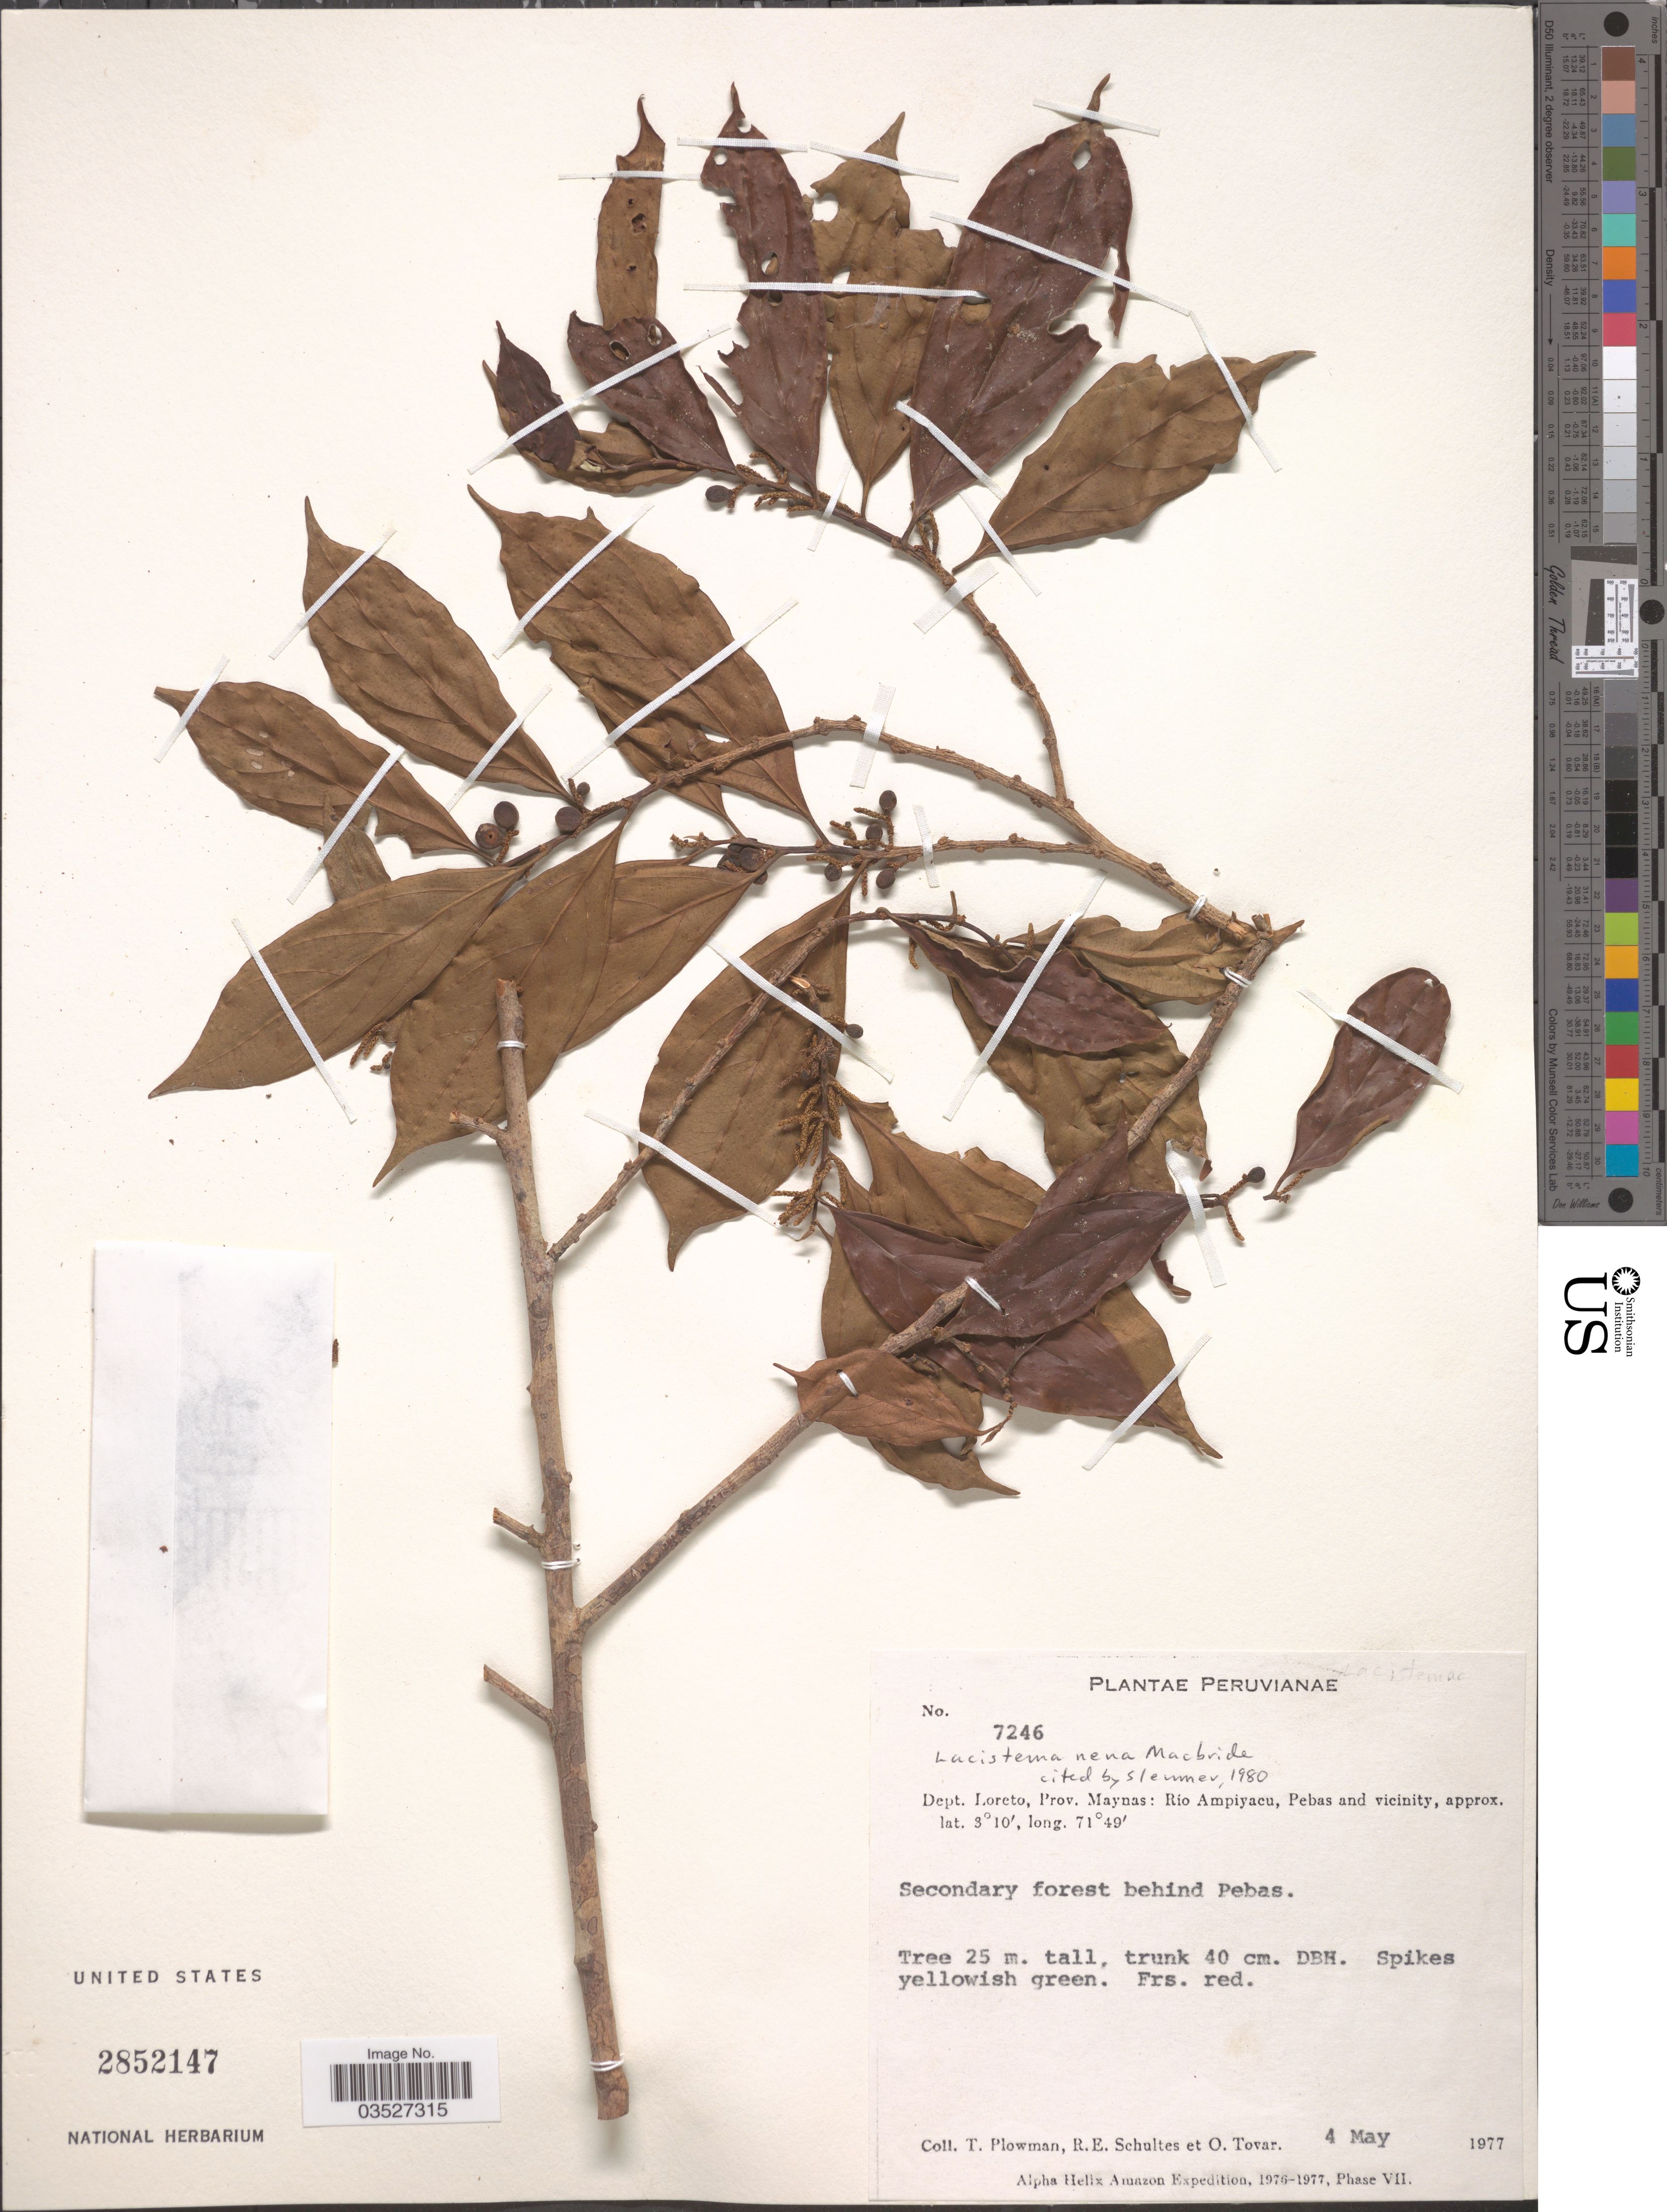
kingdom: Plantae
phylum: Tracheophyta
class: Magnoliopsida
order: Malpighiales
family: Lacistemataceae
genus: Lacistema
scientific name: Lacistema nena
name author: J.F. Macbr.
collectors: T. Plowman, R. E. Schultes & Ó. Tovar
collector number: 7246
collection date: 1977-05-04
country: Peru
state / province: Loreto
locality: Dept. Loreto, Prov. Maynas: Río Ampiyacu, Pebas and vicinity. Secondary forest behind Pebas.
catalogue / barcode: US 2852147